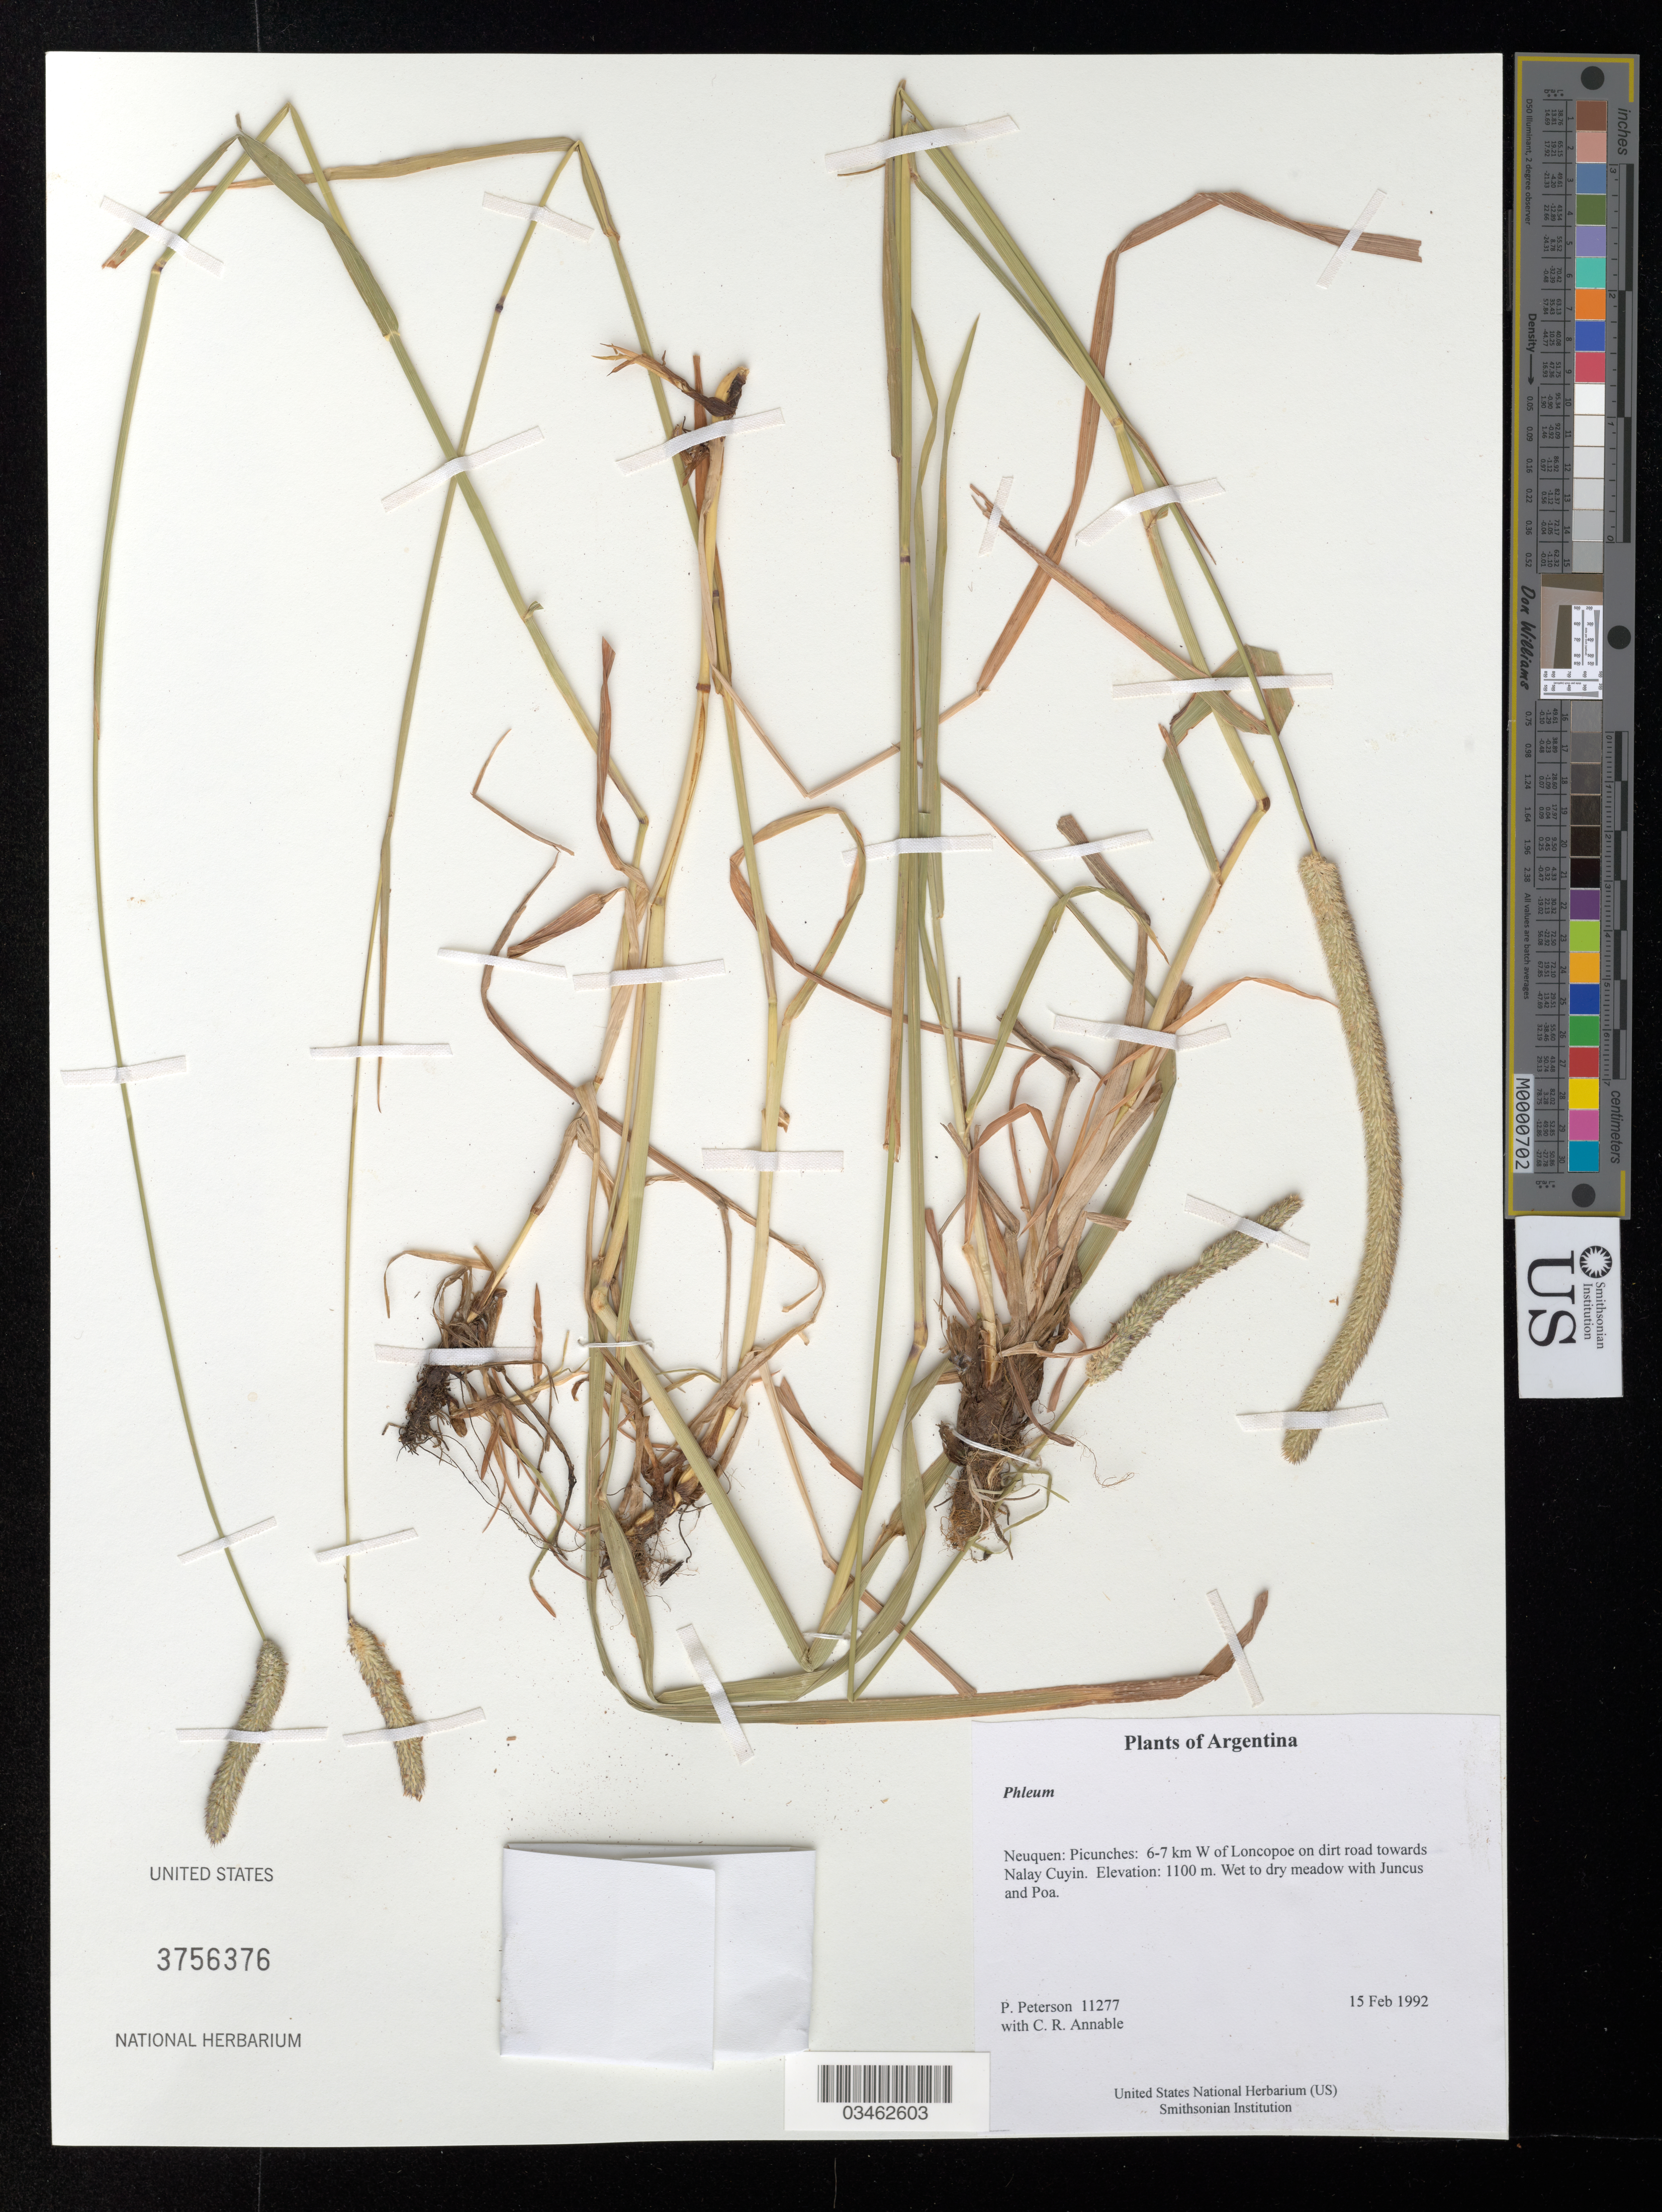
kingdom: Plantae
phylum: Tracheophyta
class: Liliopsida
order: Poales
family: Poaceae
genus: Phleum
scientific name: Phleum sp.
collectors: P. M. Peterson & C. R. Annable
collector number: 11277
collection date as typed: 15 Feb 1992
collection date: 1992-02-15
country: Argentina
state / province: Neuquen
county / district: Picunches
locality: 6-7 km W of Loncopoe on dirt road towards Nalay Cuyin.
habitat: Wet to dry meadow with Juncus and Poa.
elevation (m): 1100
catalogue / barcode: US 3756376